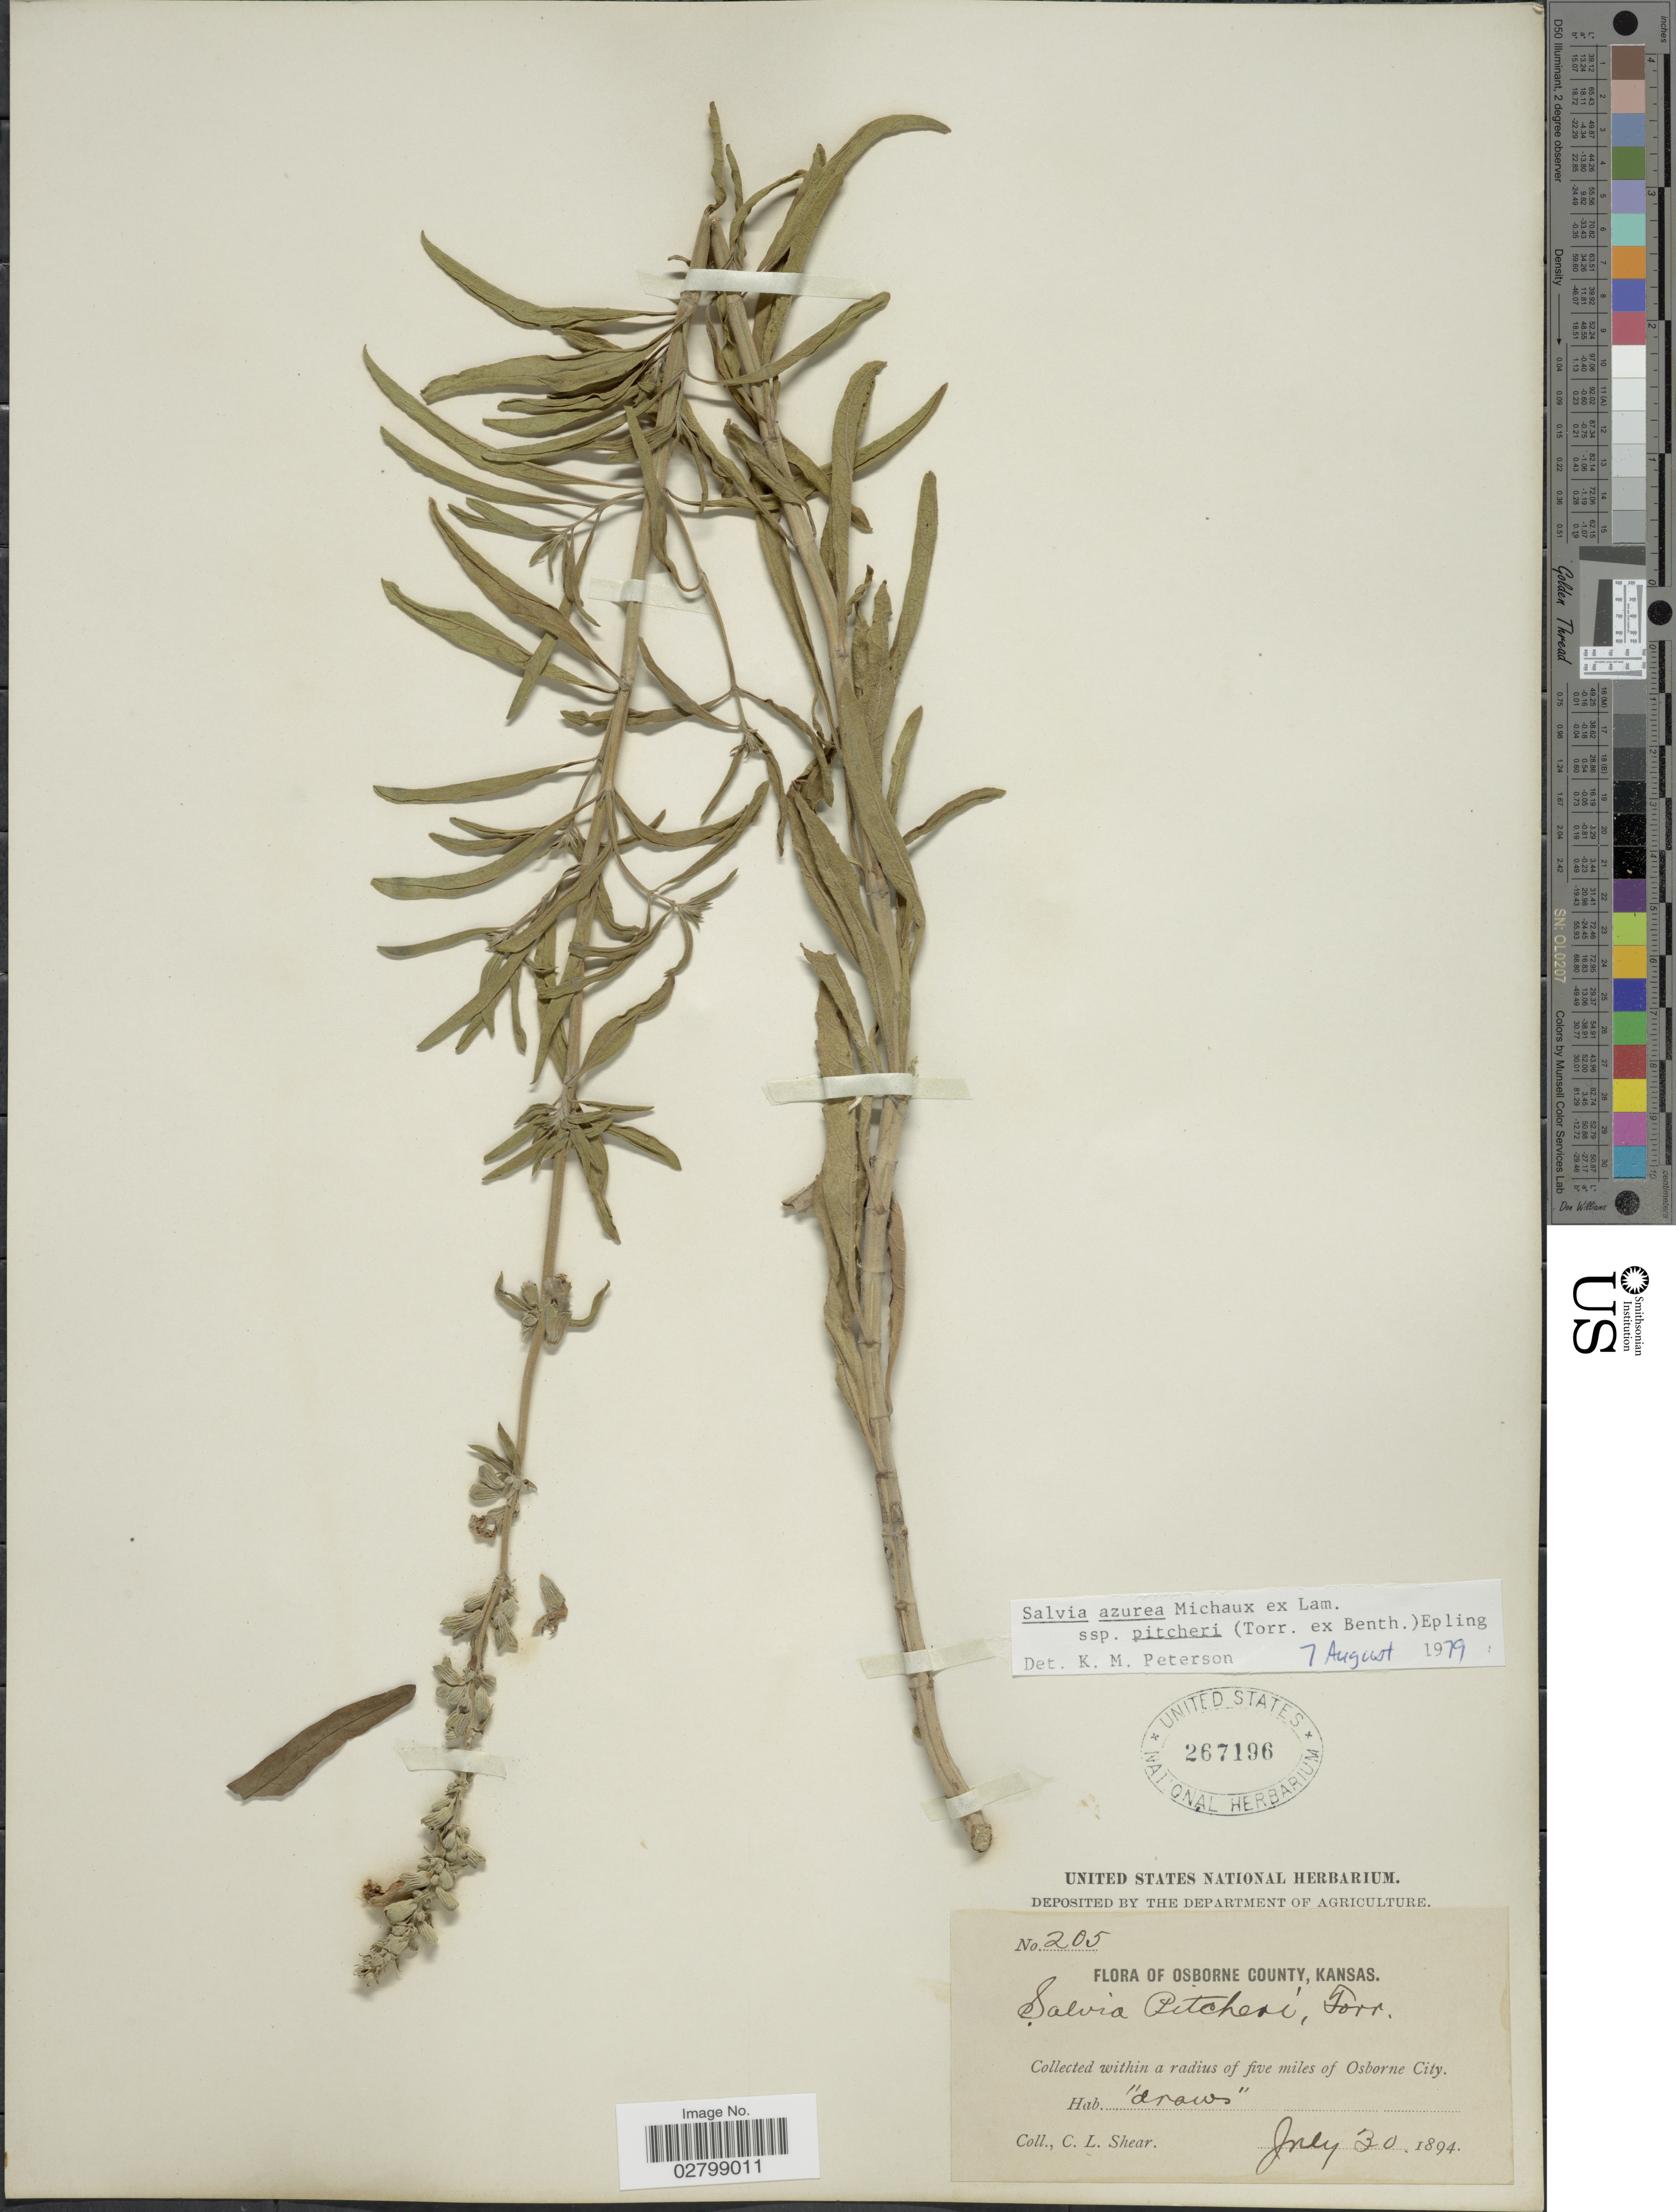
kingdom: Plantae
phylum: Tracheophyta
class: Magnoliopsida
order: Lamiales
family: Lamiaceae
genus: Salvia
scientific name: Salvia azurea subsp. pitcheri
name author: Michx. ex Lam.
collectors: C. L. Shear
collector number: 205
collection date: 1894-07-30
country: United States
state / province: Kansas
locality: Osborne County, within a radius of five miles of Osborne City.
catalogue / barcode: US 267196